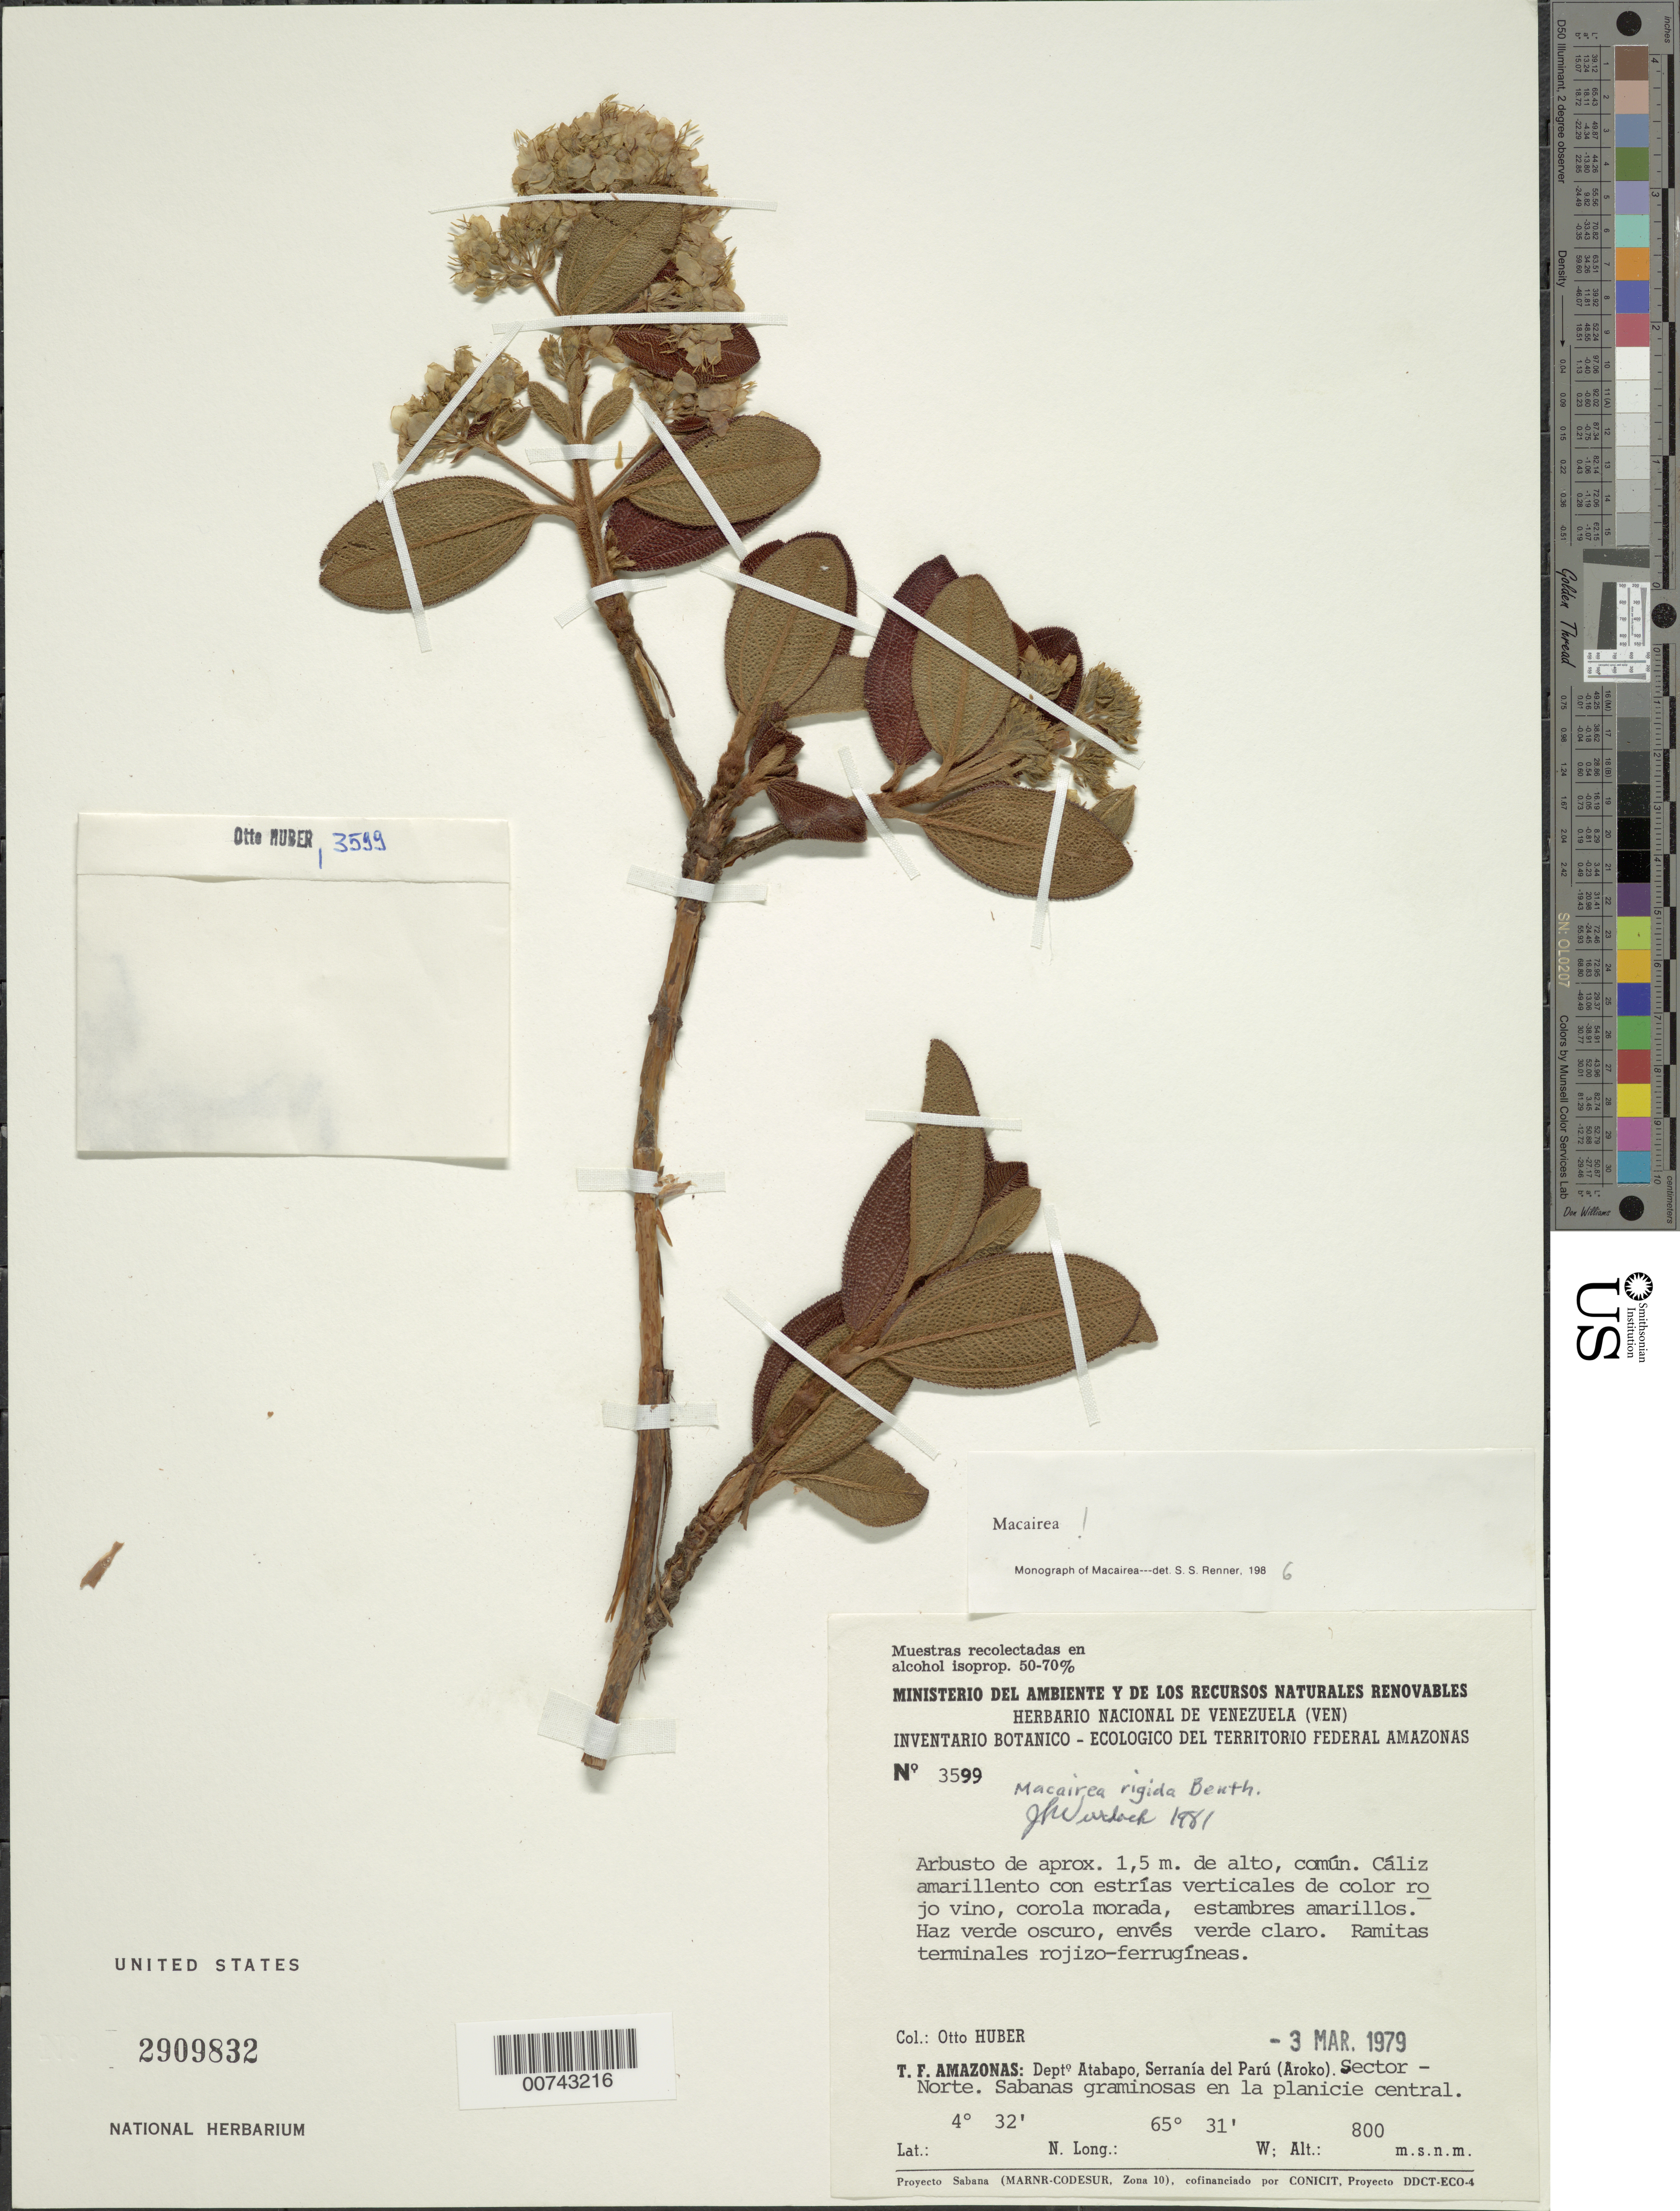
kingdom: Plantae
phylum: Tracheophyta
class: Magnoliopsida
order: Myrtales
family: Melastomataceae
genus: Macairea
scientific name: Macairea rigida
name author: Benth.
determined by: Wurdack, John J., (US), US (UNITED STATES)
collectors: O. Huber, S. S. Tillett & G. Davidse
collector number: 3599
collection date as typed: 3-Mar-79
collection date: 1979-03-03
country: Venezuela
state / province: Amazonas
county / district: Atabapo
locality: Serranía del Parú (Aroko)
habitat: Sabanas graminosas en la planicie central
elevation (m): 800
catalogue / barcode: US 2909832